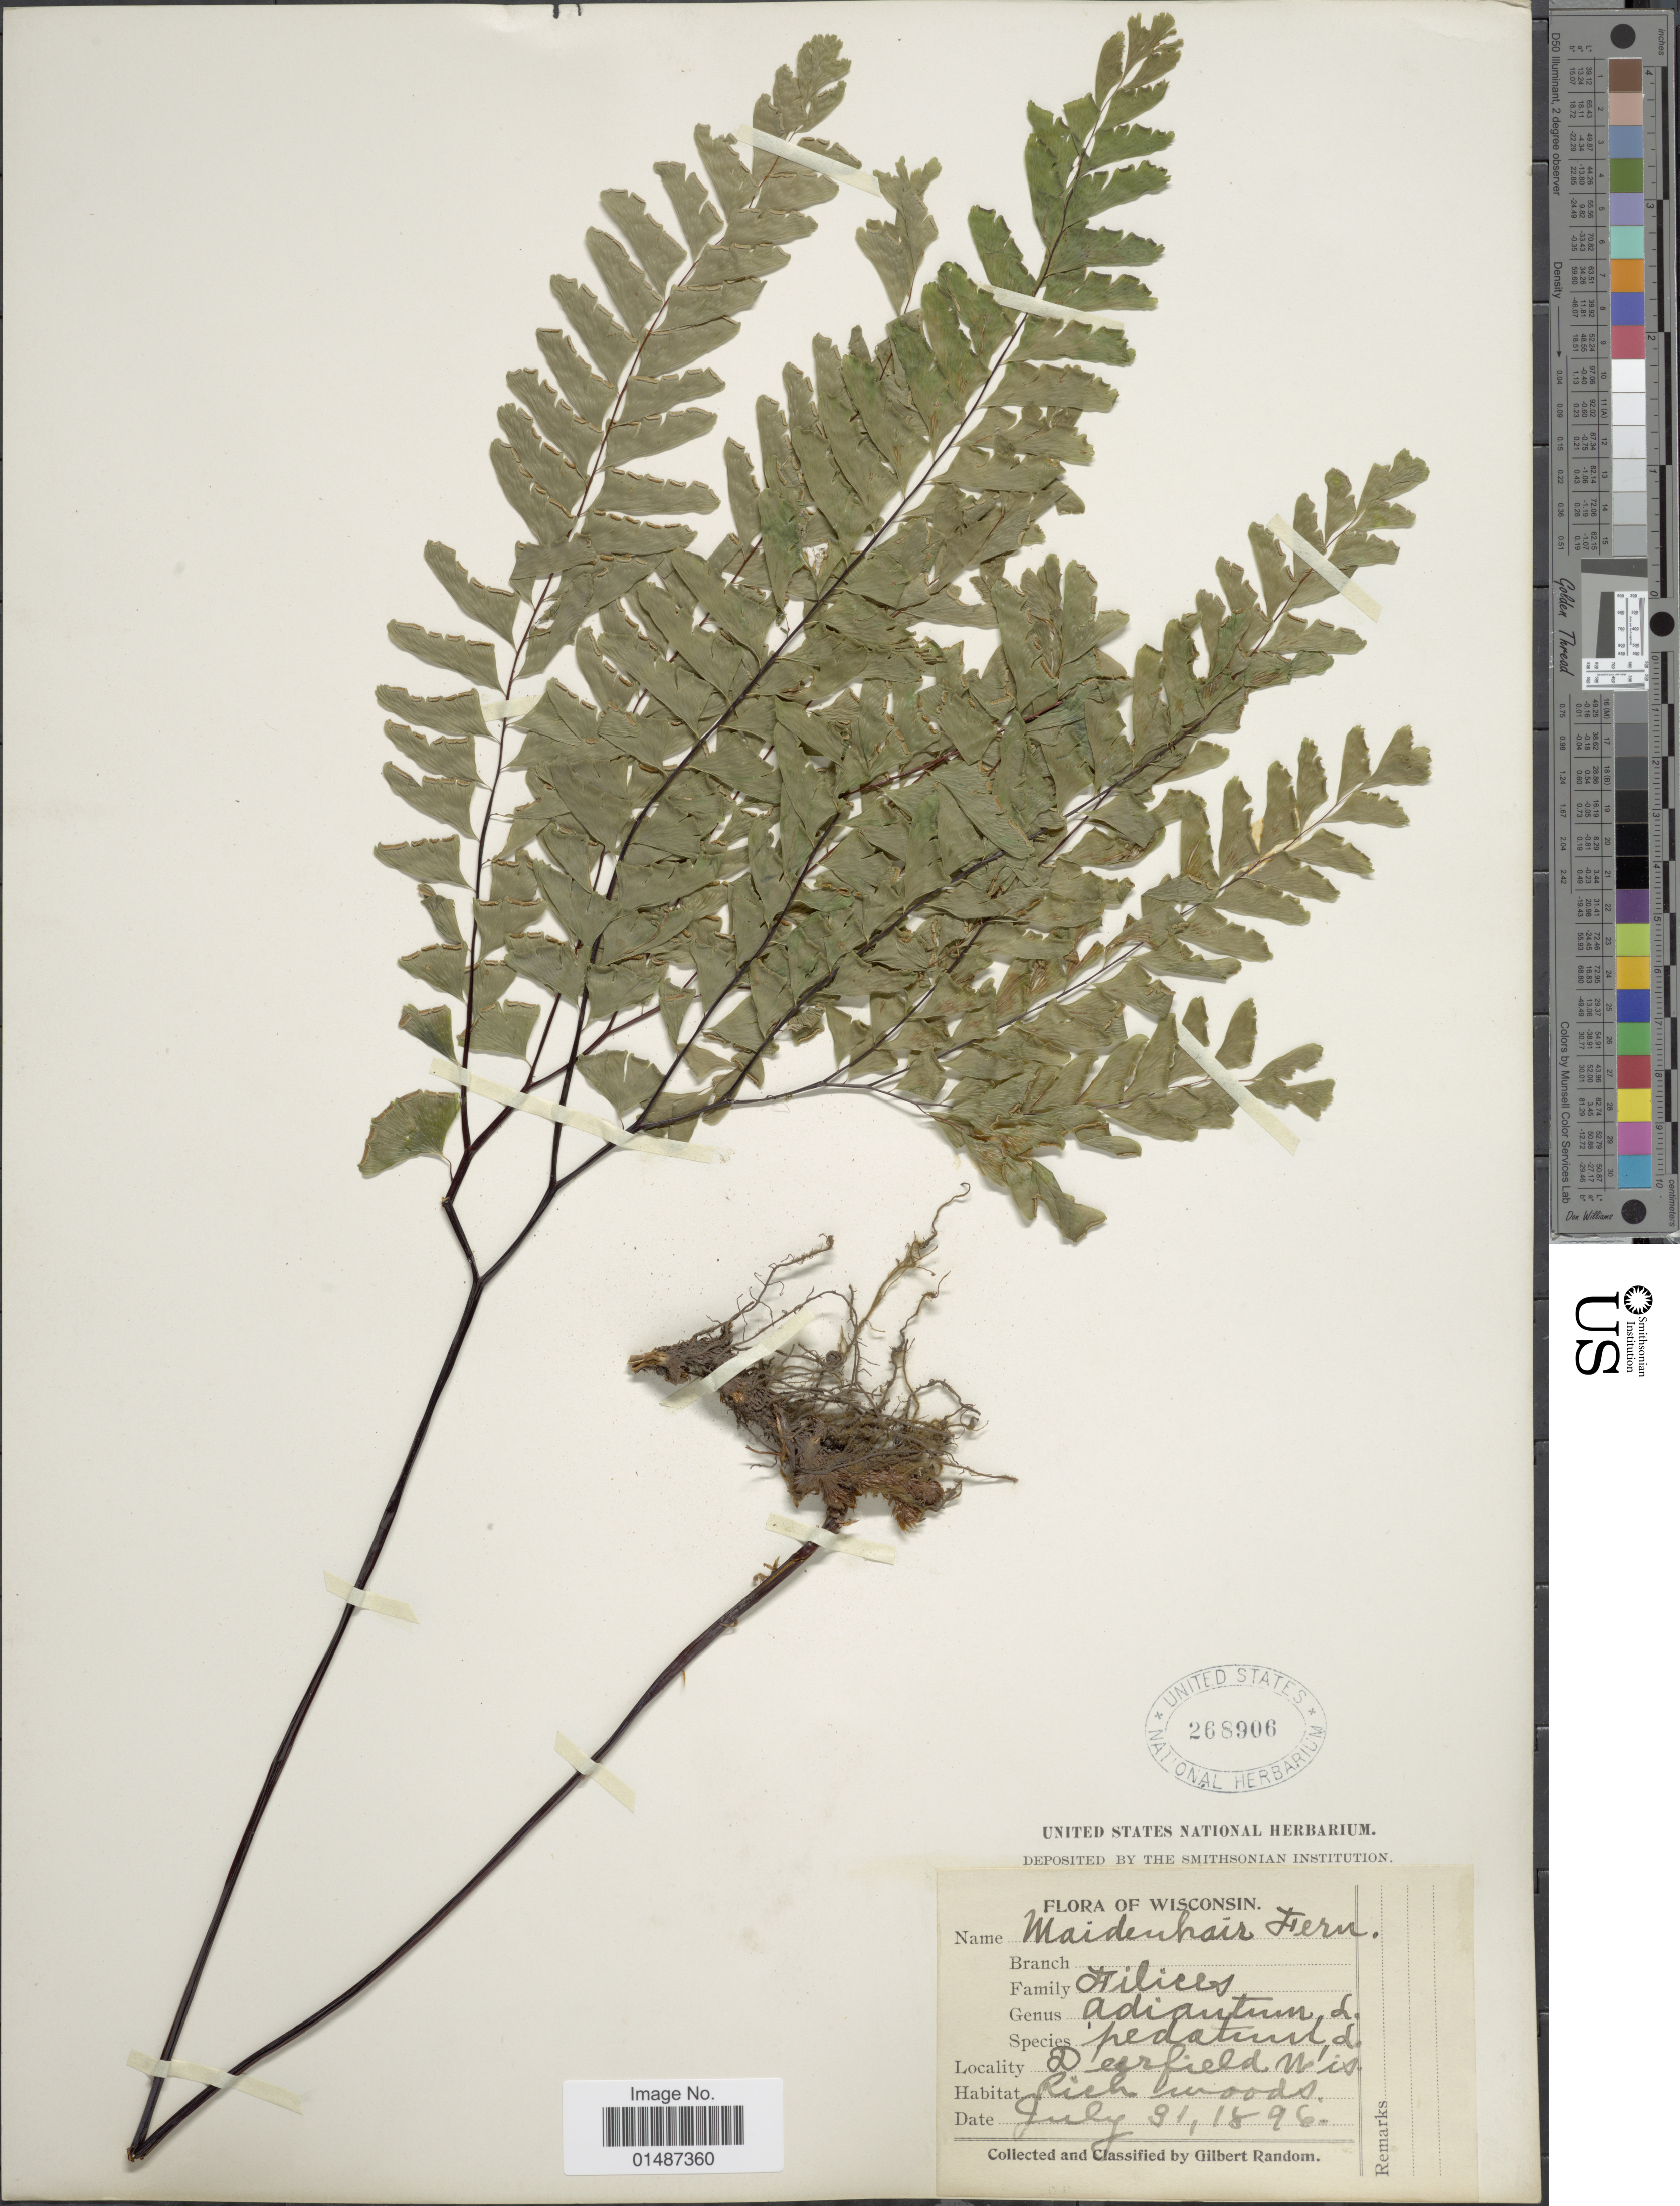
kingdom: Plantae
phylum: Tracheophyta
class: Polypodiopsida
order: Polypodiales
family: Pteridaceae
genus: Adiantum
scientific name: Adiantum pedatum var. pedatum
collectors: G. Random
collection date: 1896-07-31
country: United States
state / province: Wisconsin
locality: Deerfield.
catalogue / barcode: US 268906